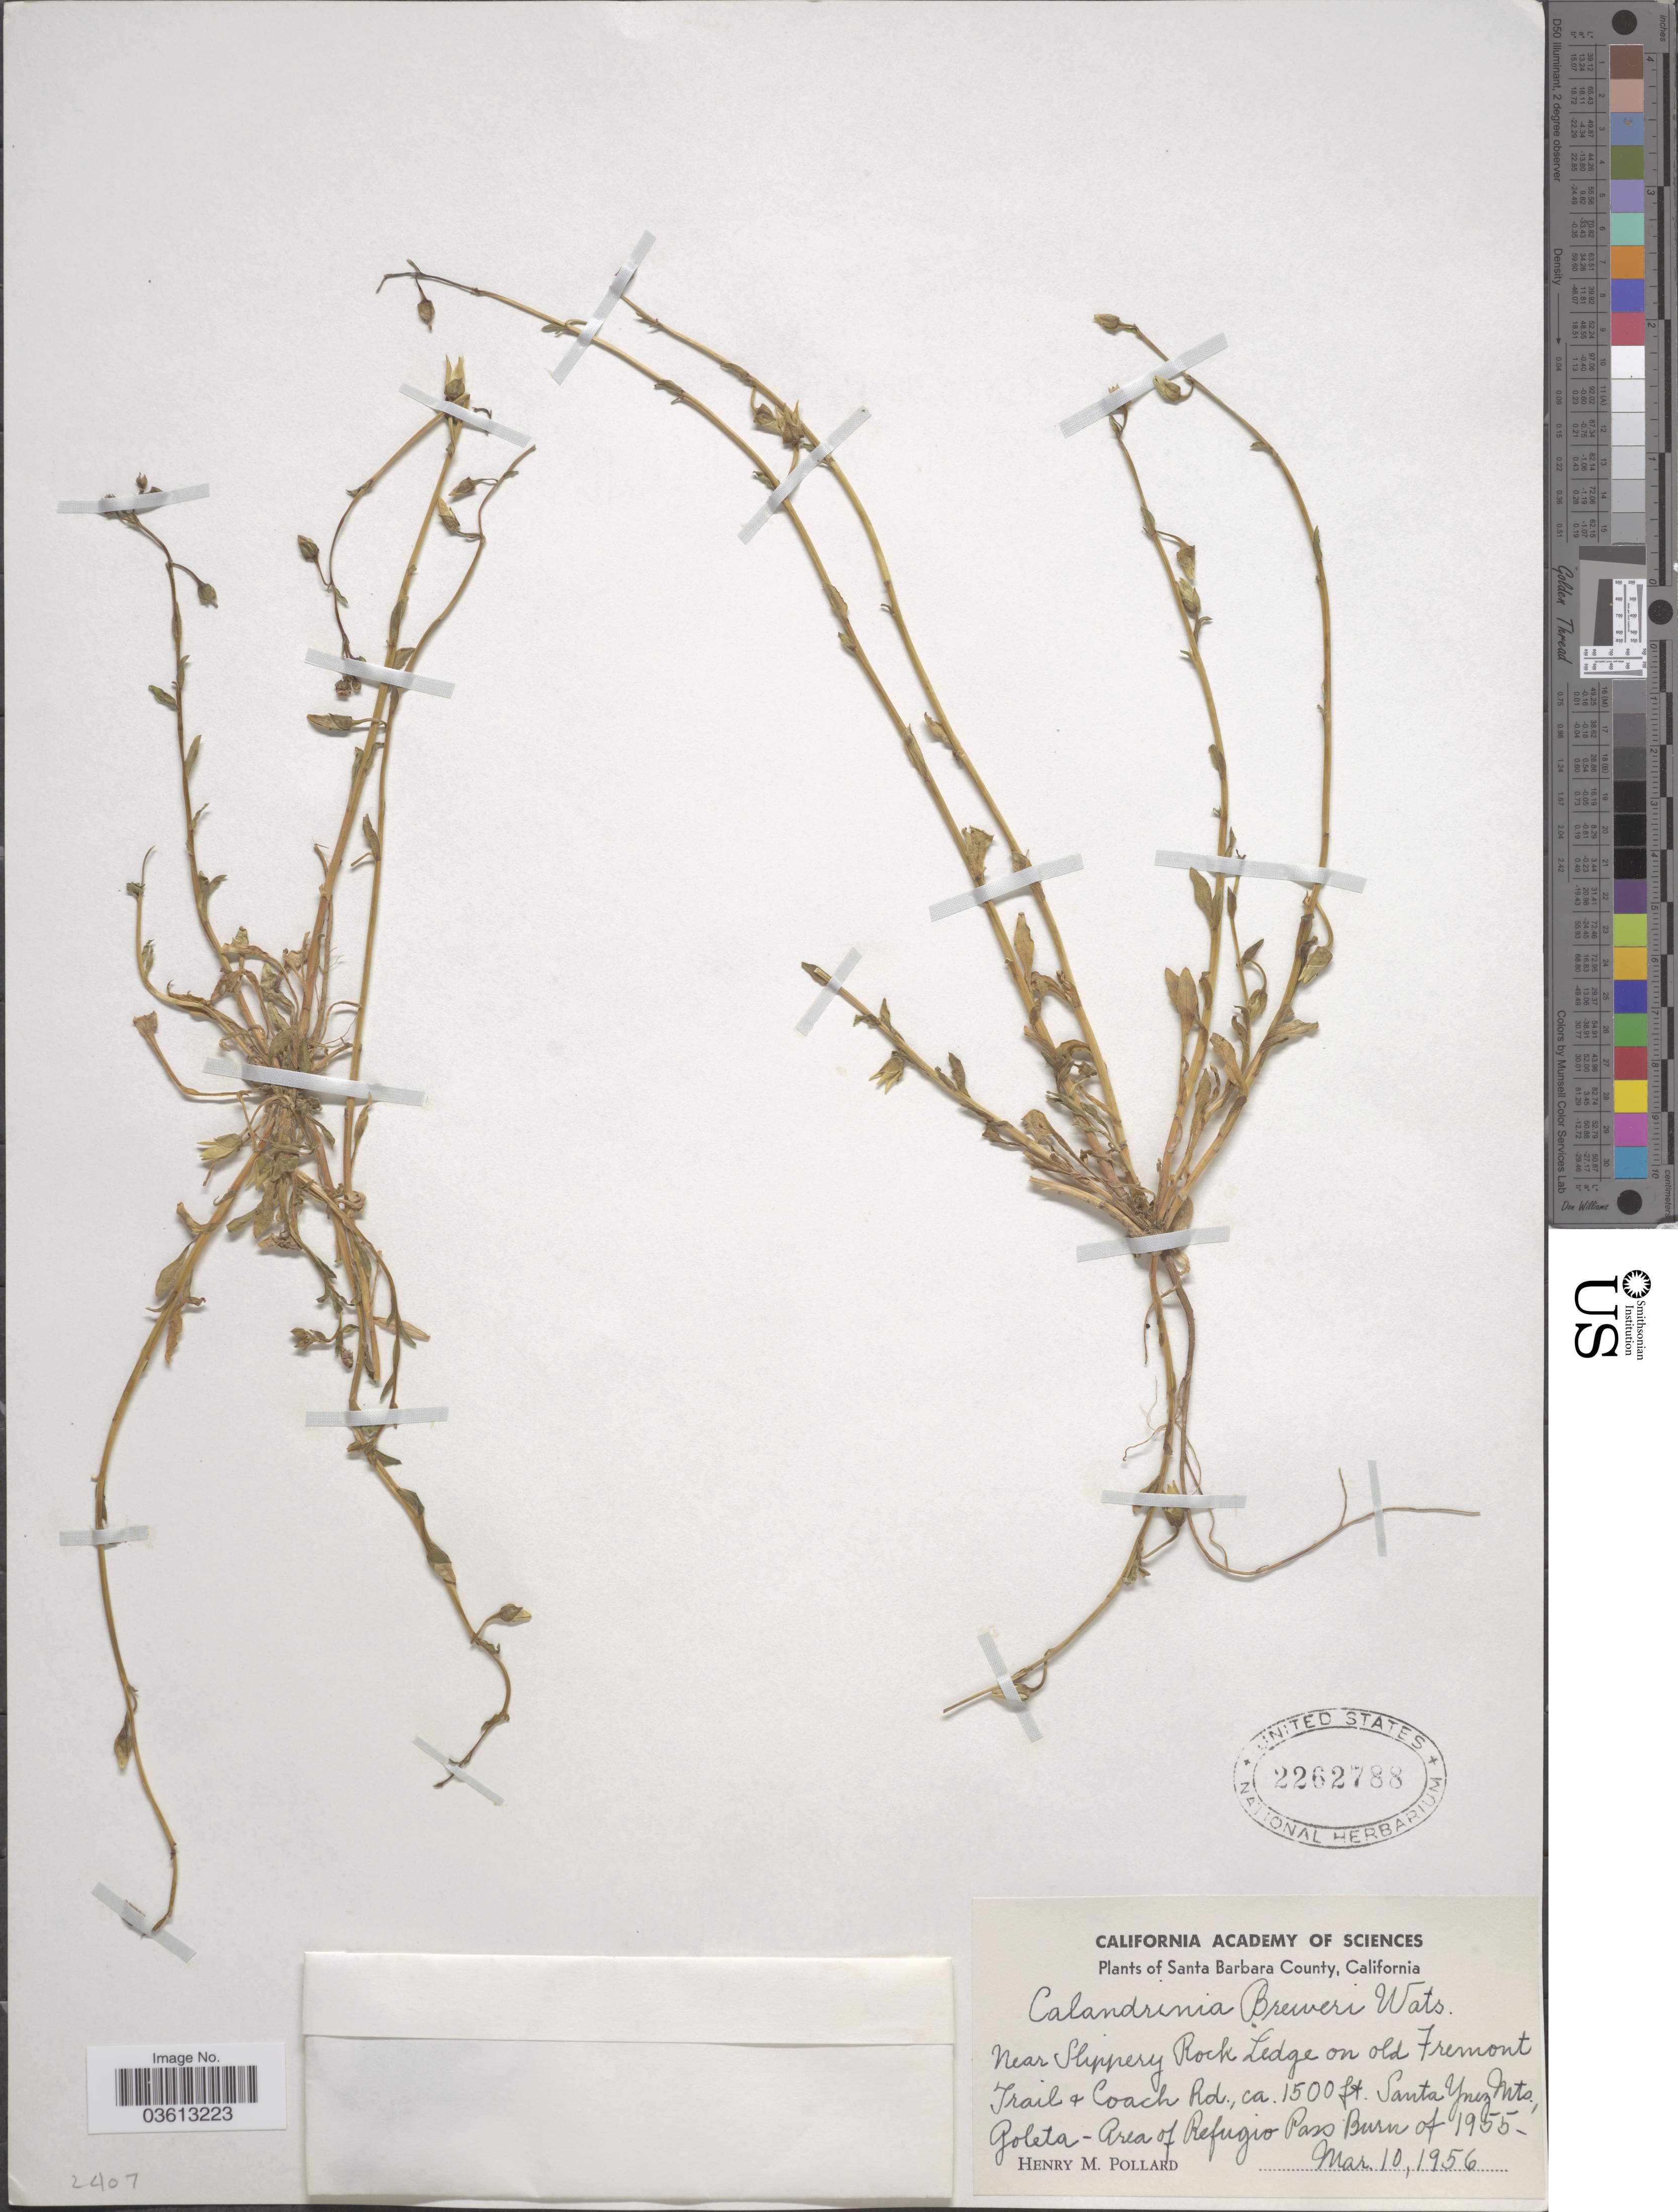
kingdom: Plantae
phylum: Tracheophyta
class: Magnoliopsida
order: Caryophyllales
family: Montiaceae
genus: Calandrinia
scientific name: Calandrinia breweri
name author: S. Watson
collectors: H. M. Pollard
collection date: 1956-03-10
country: United States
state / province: California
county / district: Santa Barbara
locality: Santa Barbara County. Near Slippery Rock Ledge on old Fremont Trail & Coach Rd. Santa Ynez Mts., Goleta-Area of Refugio Pass Burn of 1955.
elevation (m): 457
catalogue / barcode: US 2262788